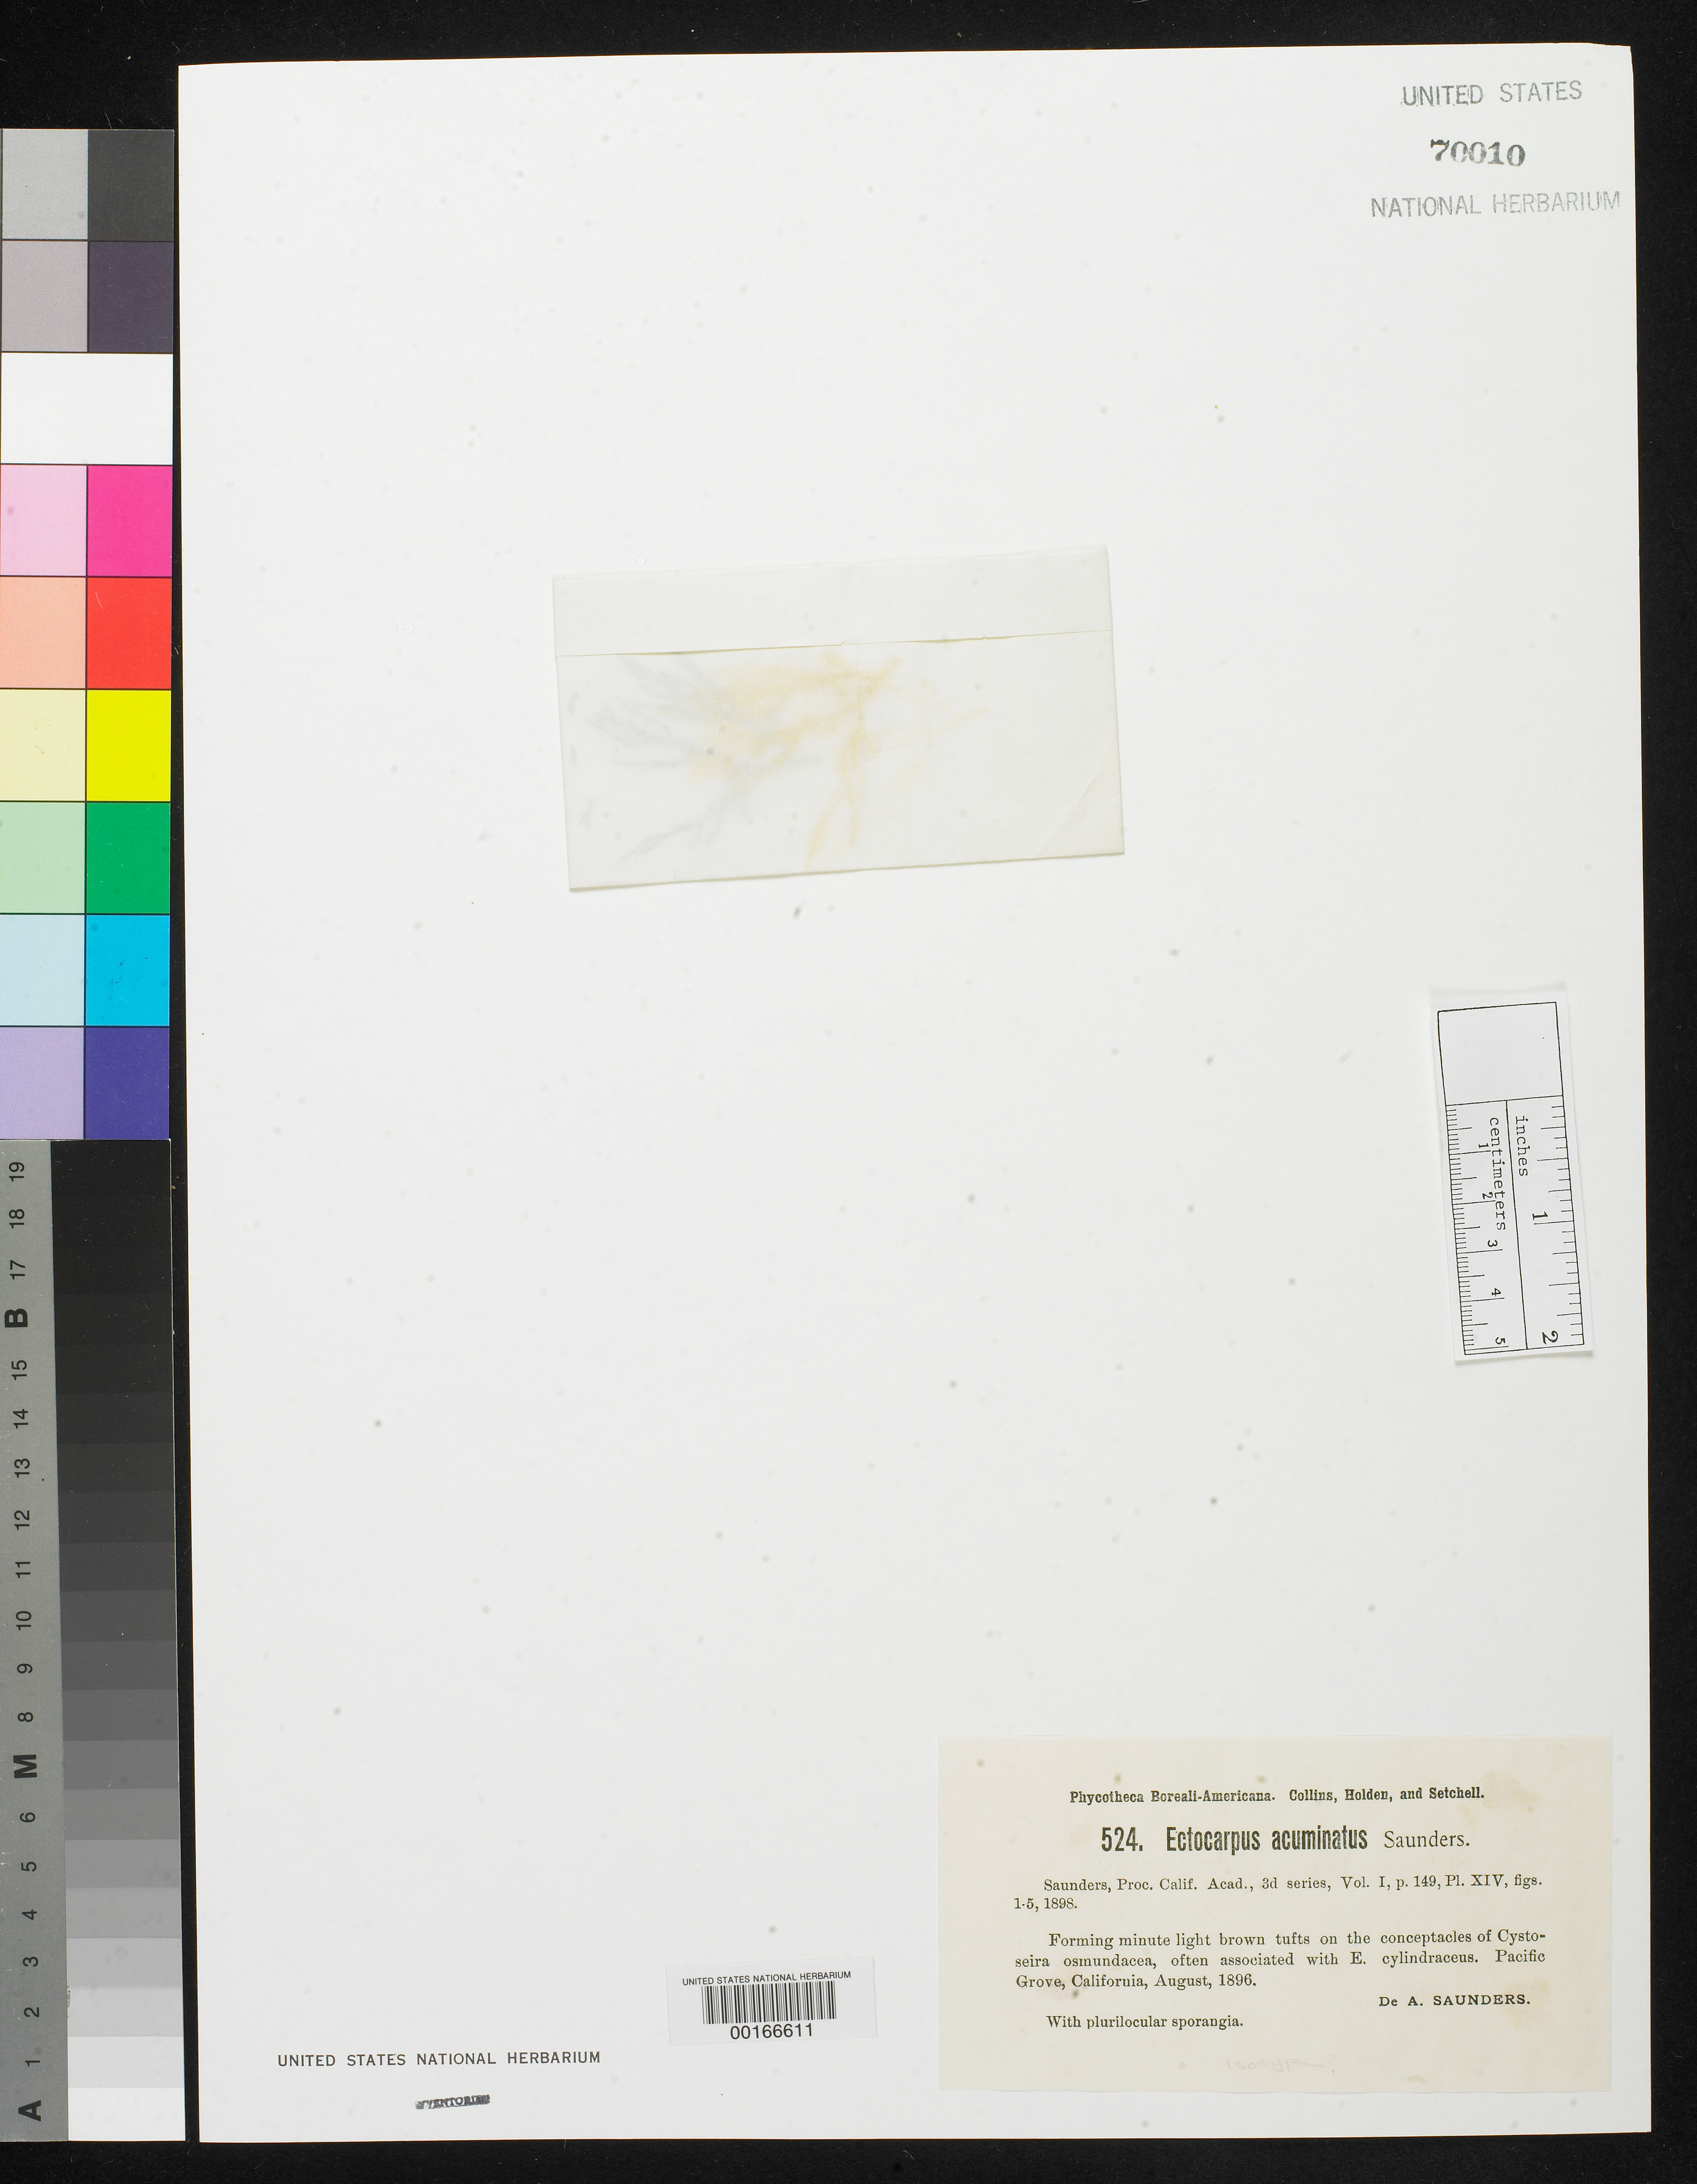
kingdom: Chromista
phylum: Ochrophyta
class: Phaeophyceae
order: Ectocarpales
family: Ectocarpaceae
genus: Ectocarpus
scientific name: Ectocarpus acuminatus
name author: D.A. Saunders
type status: Syntype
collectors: D. Saunders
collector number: PB-A 524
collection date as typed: Aug 1896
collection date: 1896-08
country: United States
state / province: California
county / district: Monterey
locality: Pacific Grove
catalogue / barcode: US 70010